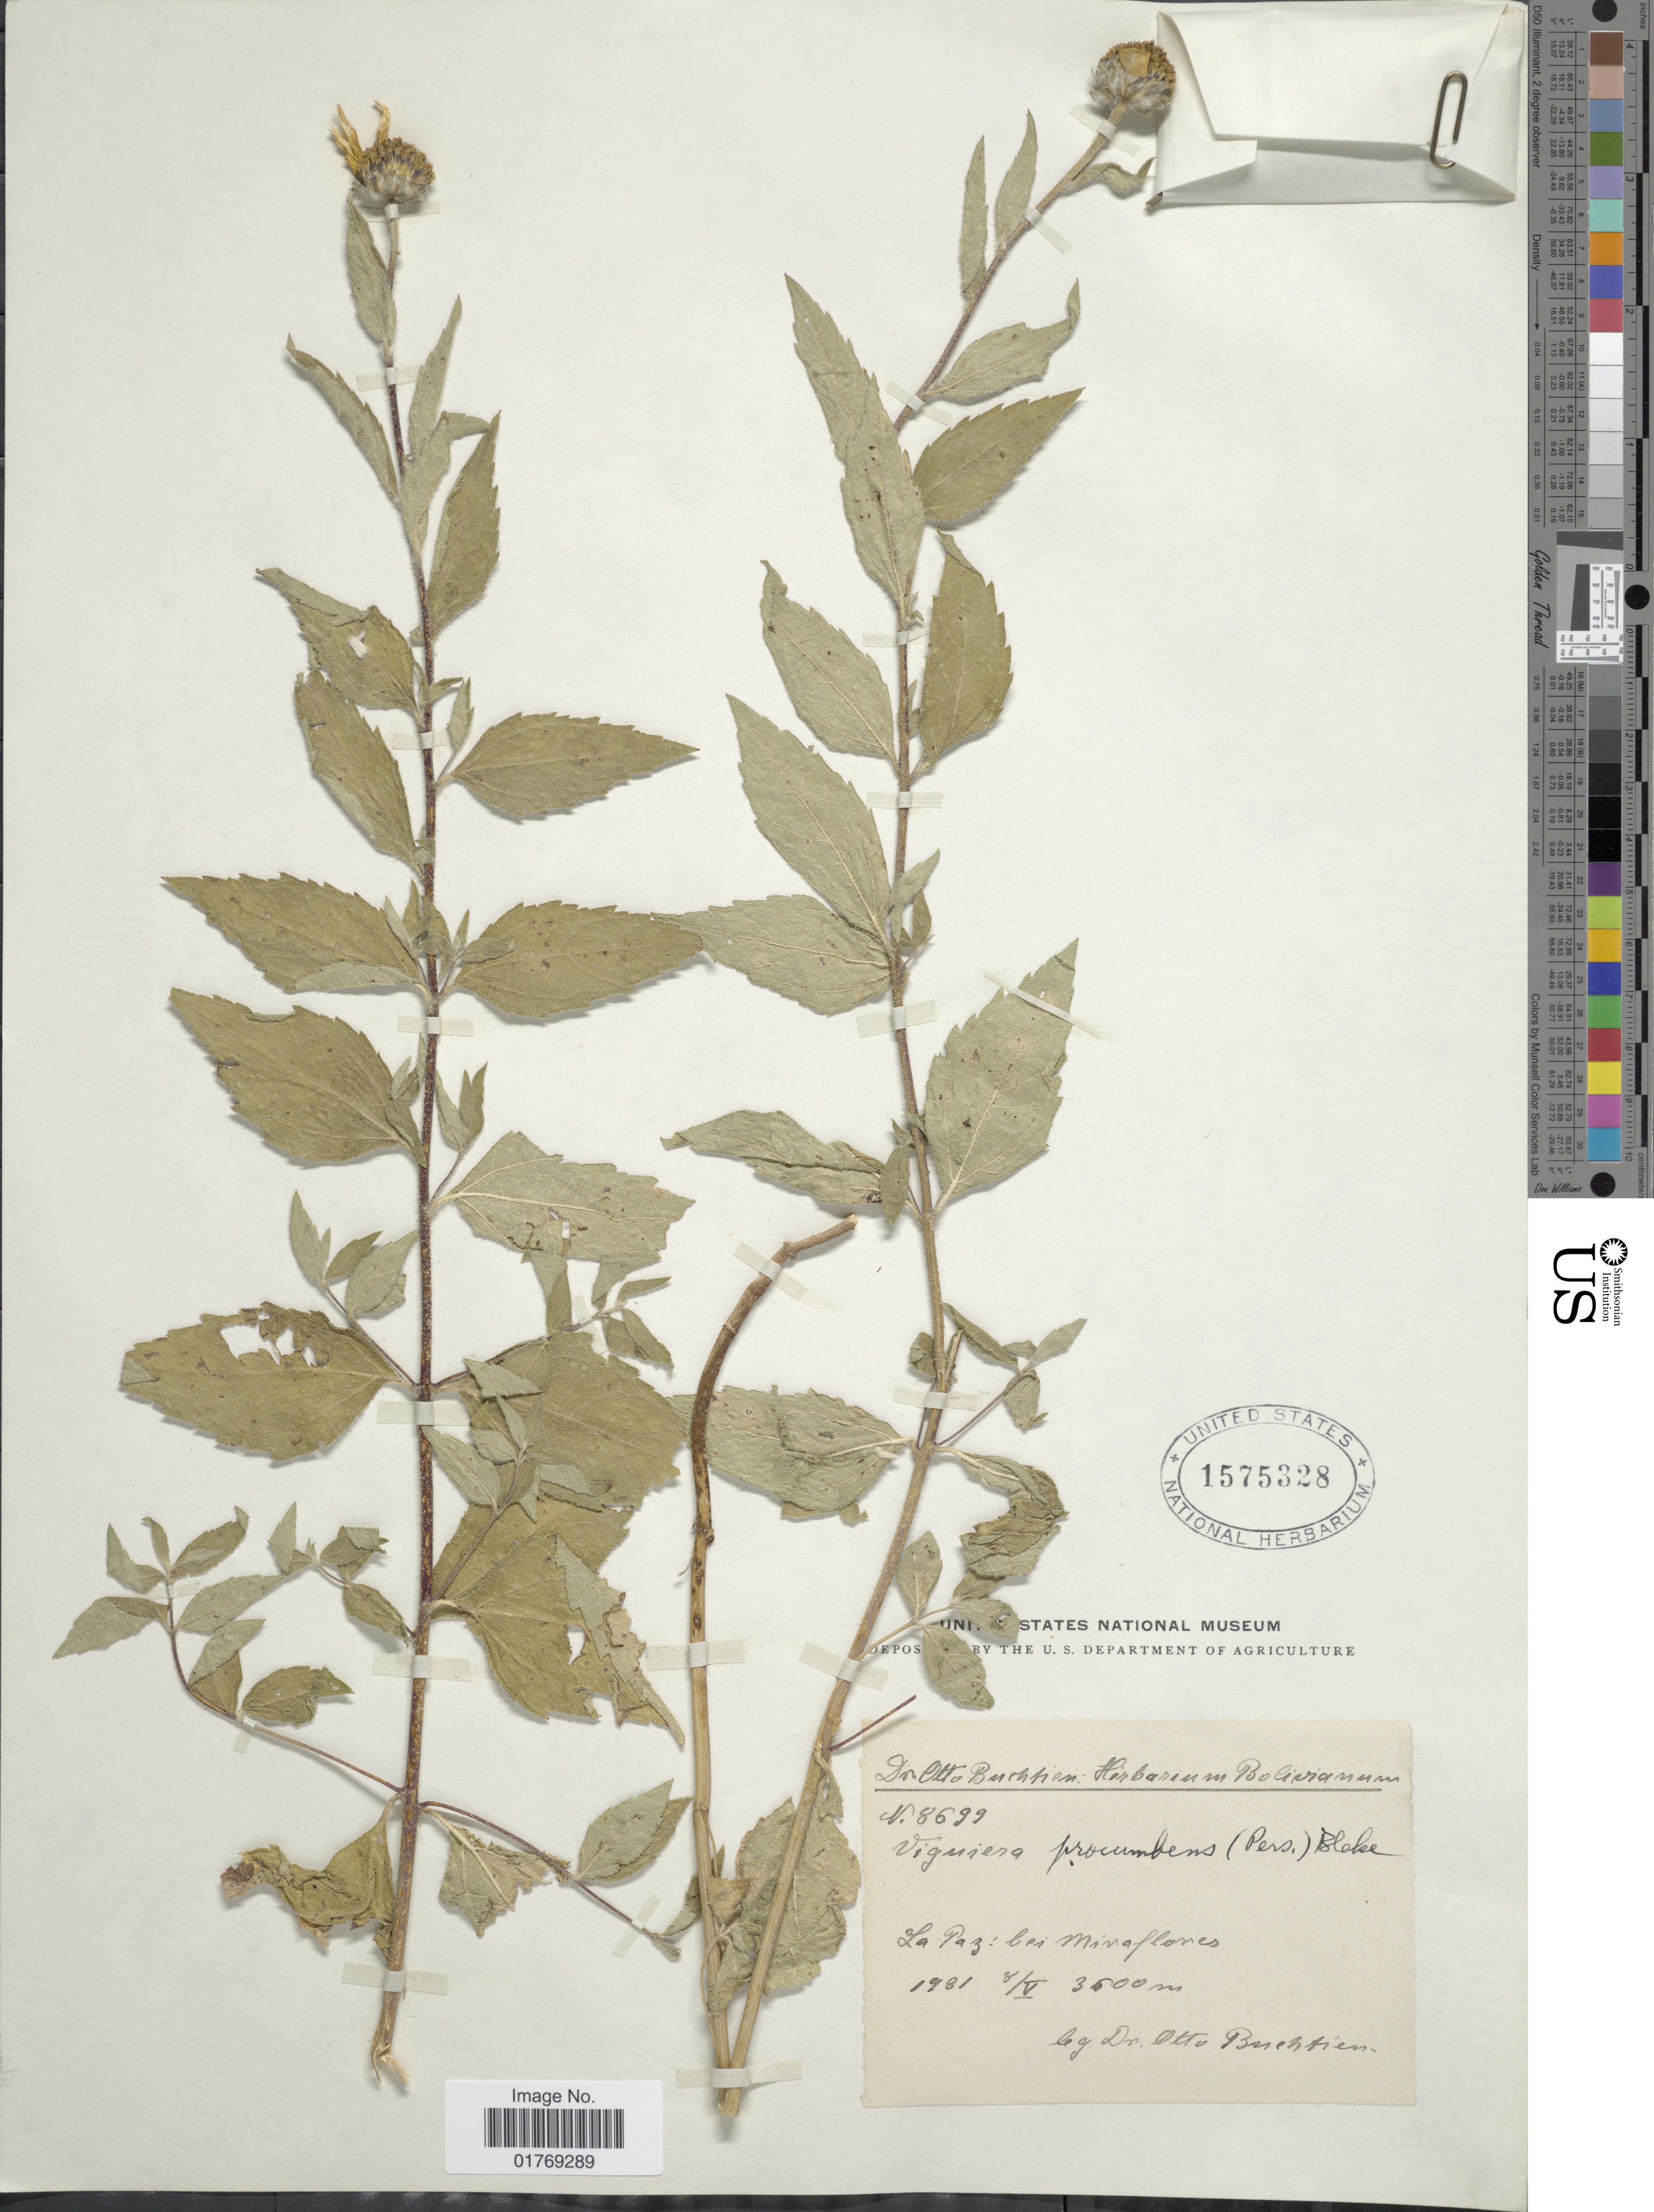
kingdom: Plantae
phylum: Tracheophyta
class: Magnoliopsida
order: Asterales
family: Asteraceae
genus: Viguiera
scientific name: Viguiera sp.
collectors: O. Buchtien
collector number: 8699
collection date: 1931-05-08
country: Bolivia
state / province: La Paz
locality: La Paz: bei Miraflores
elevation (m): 3500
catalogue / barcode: US 1575328